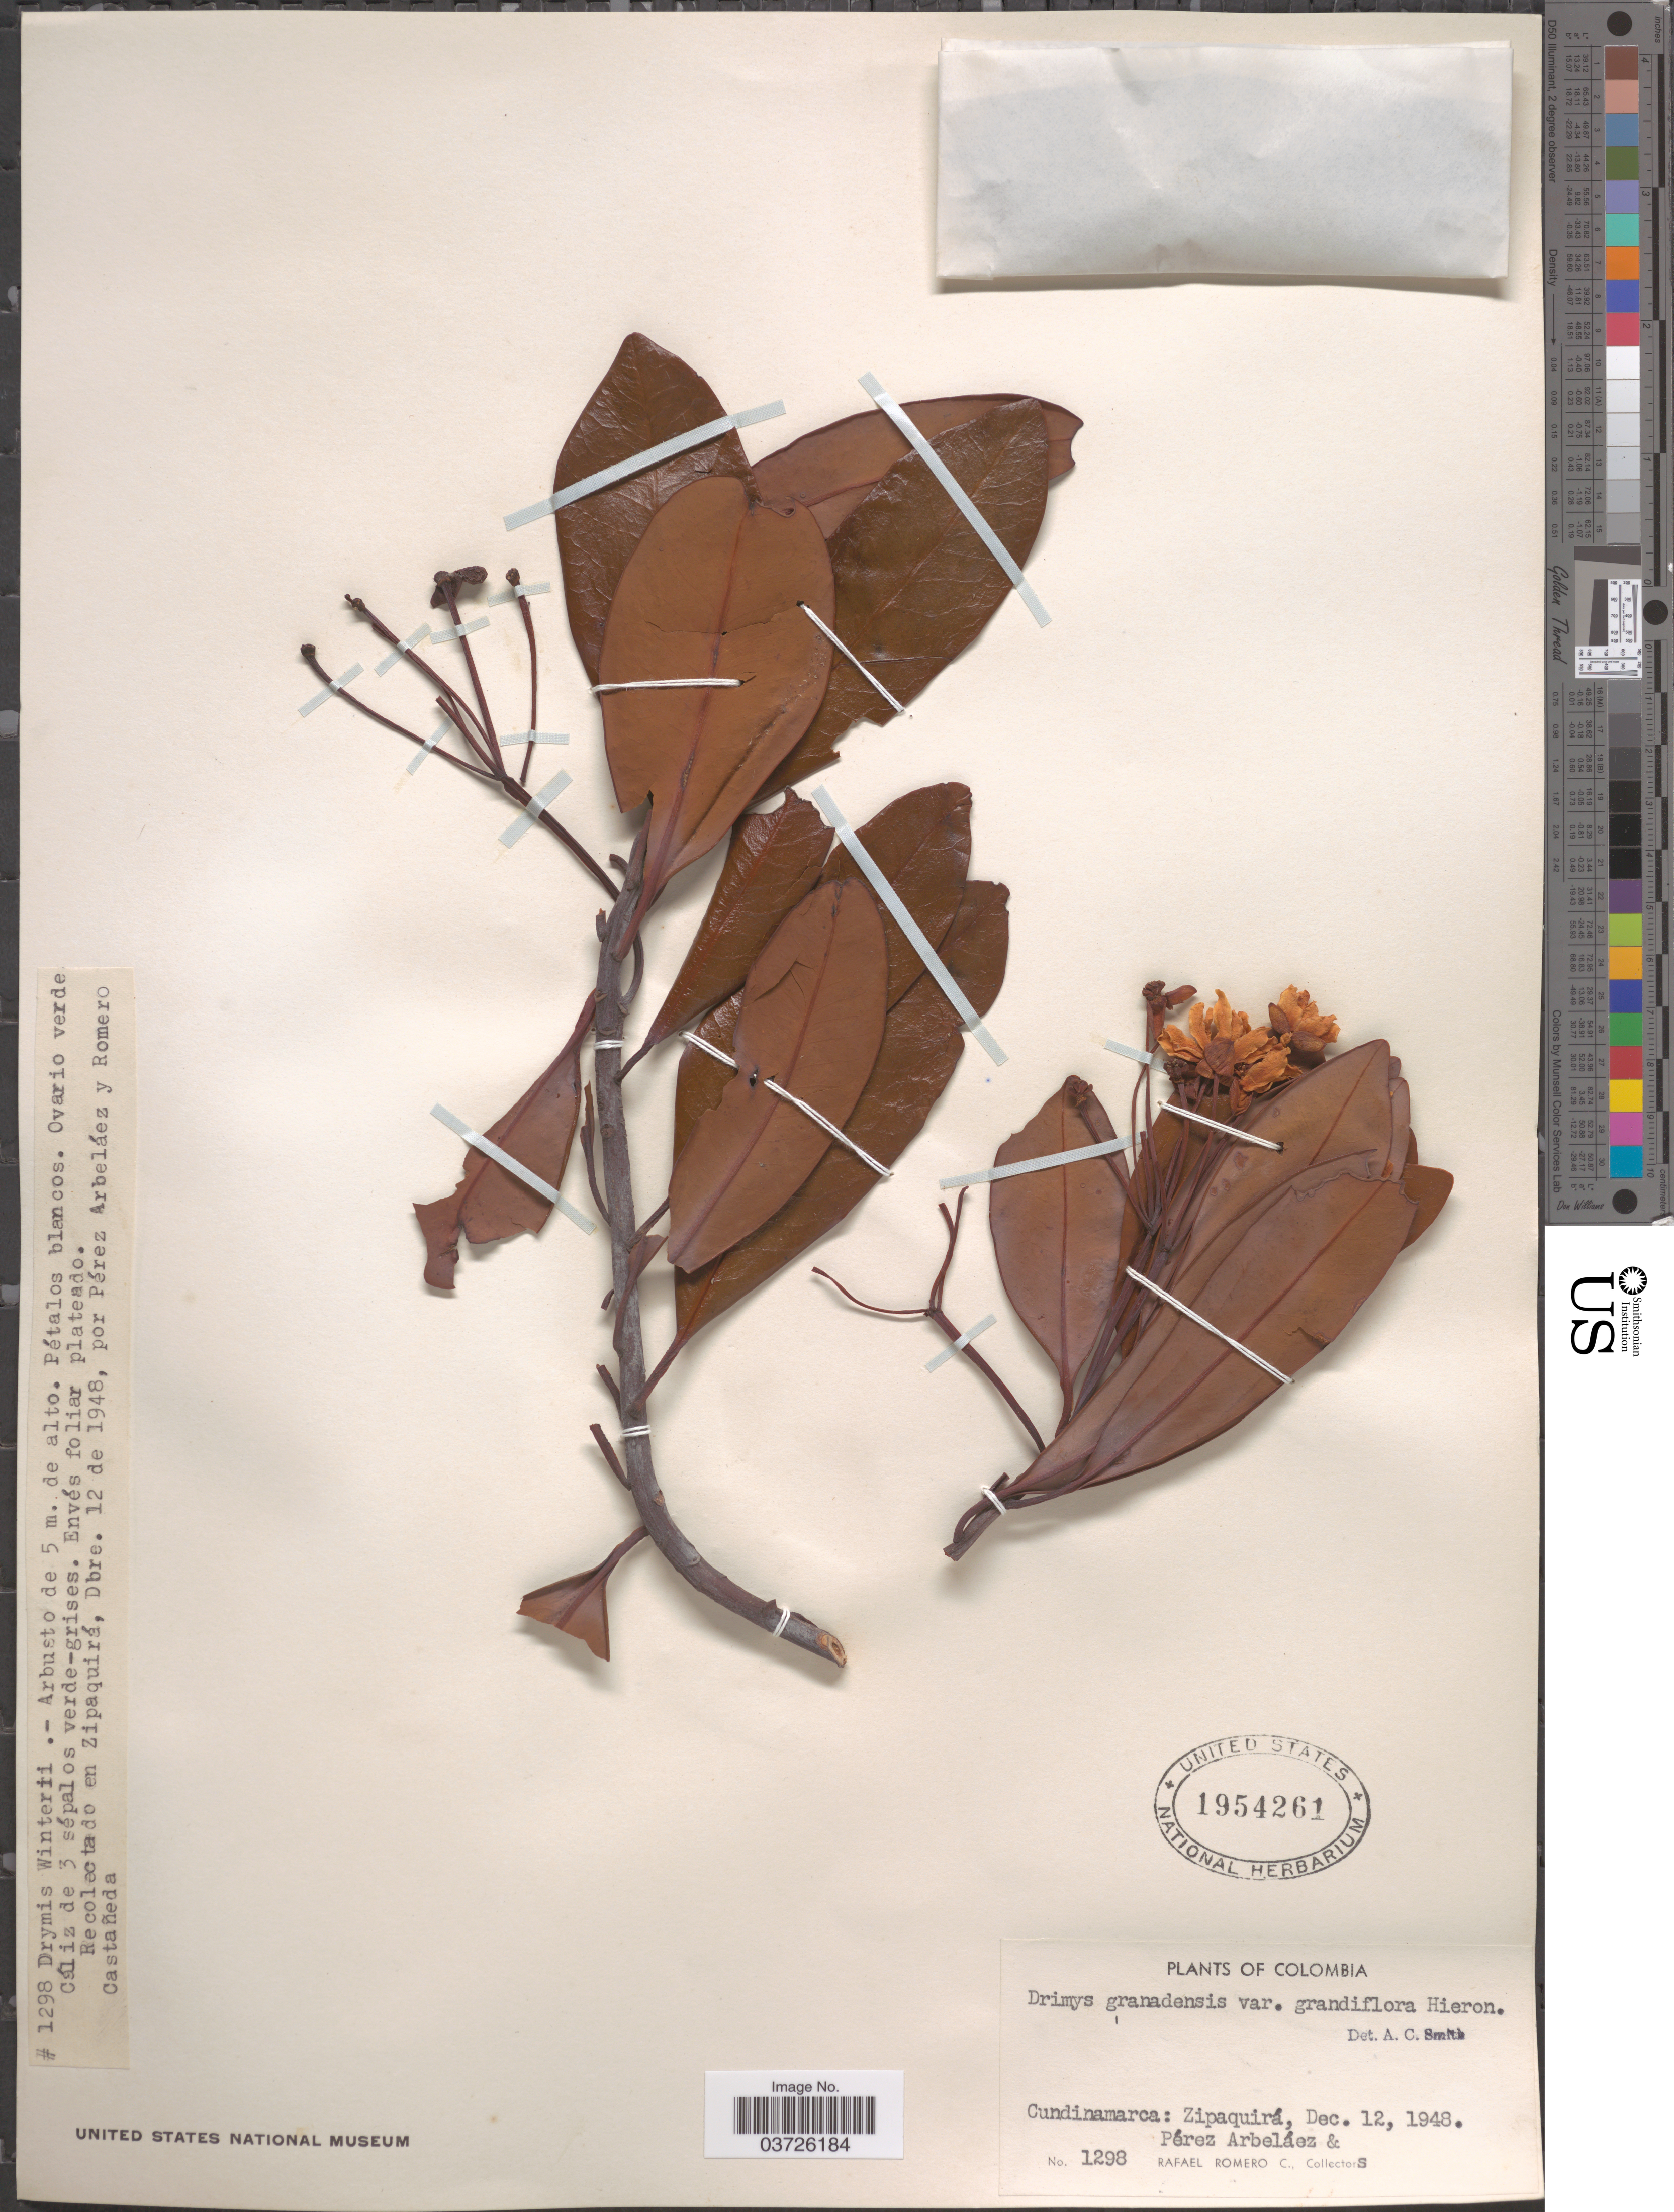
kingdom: Plantae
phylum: Tracheophyta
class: Magnoliopsida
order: Canellales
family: Winteraceae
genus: Drimys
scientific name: Drimys granadensis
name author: L. f.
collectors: Pérez Arbeláez & R. Romero Castañeda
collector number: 1298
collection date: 1948-12-12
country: Colombia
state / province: Cundinamarca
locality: Zipaquirá.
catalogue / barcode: US 1954261